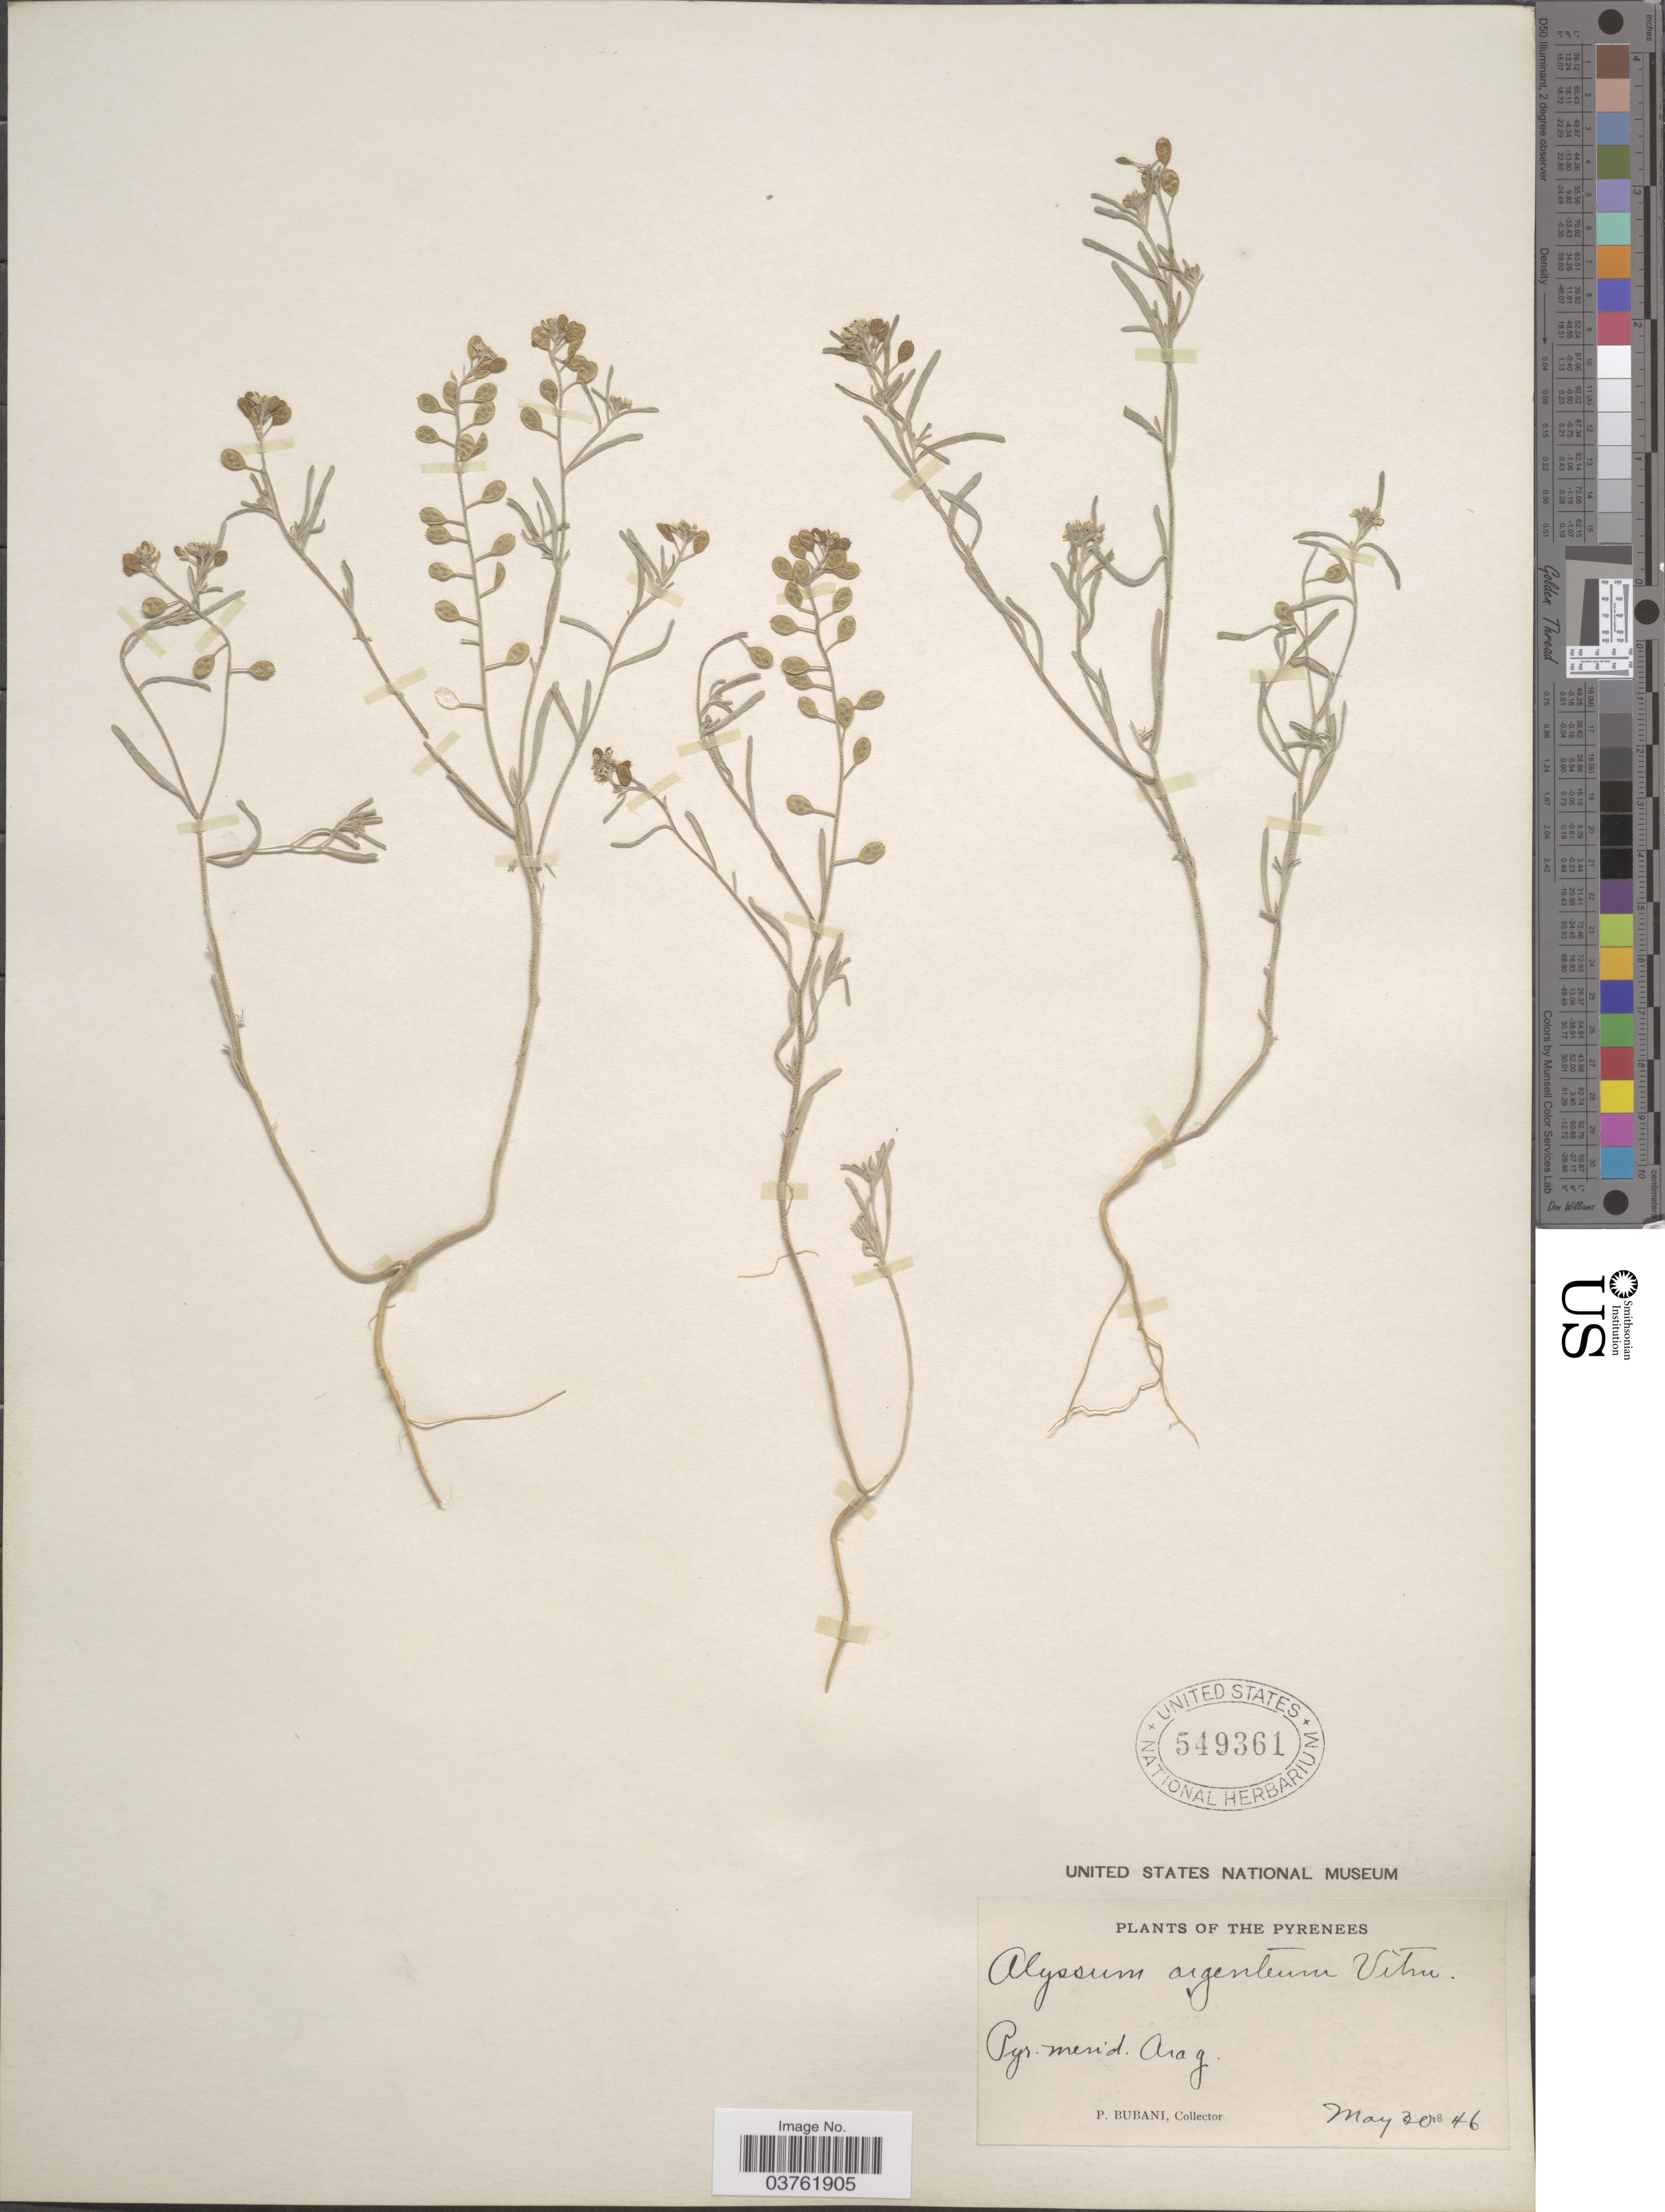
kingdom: Plantae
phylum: Tracheophyta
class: Magnoliopsida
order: Brassicales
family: Brassicaceae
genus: Alyssum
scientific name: Alyssum argenteum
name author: All.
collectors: P. Bubani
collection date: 1846-05-30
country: Spain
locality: The Pyrenees. Pyr. merid. Arag.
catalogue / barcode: US 549361